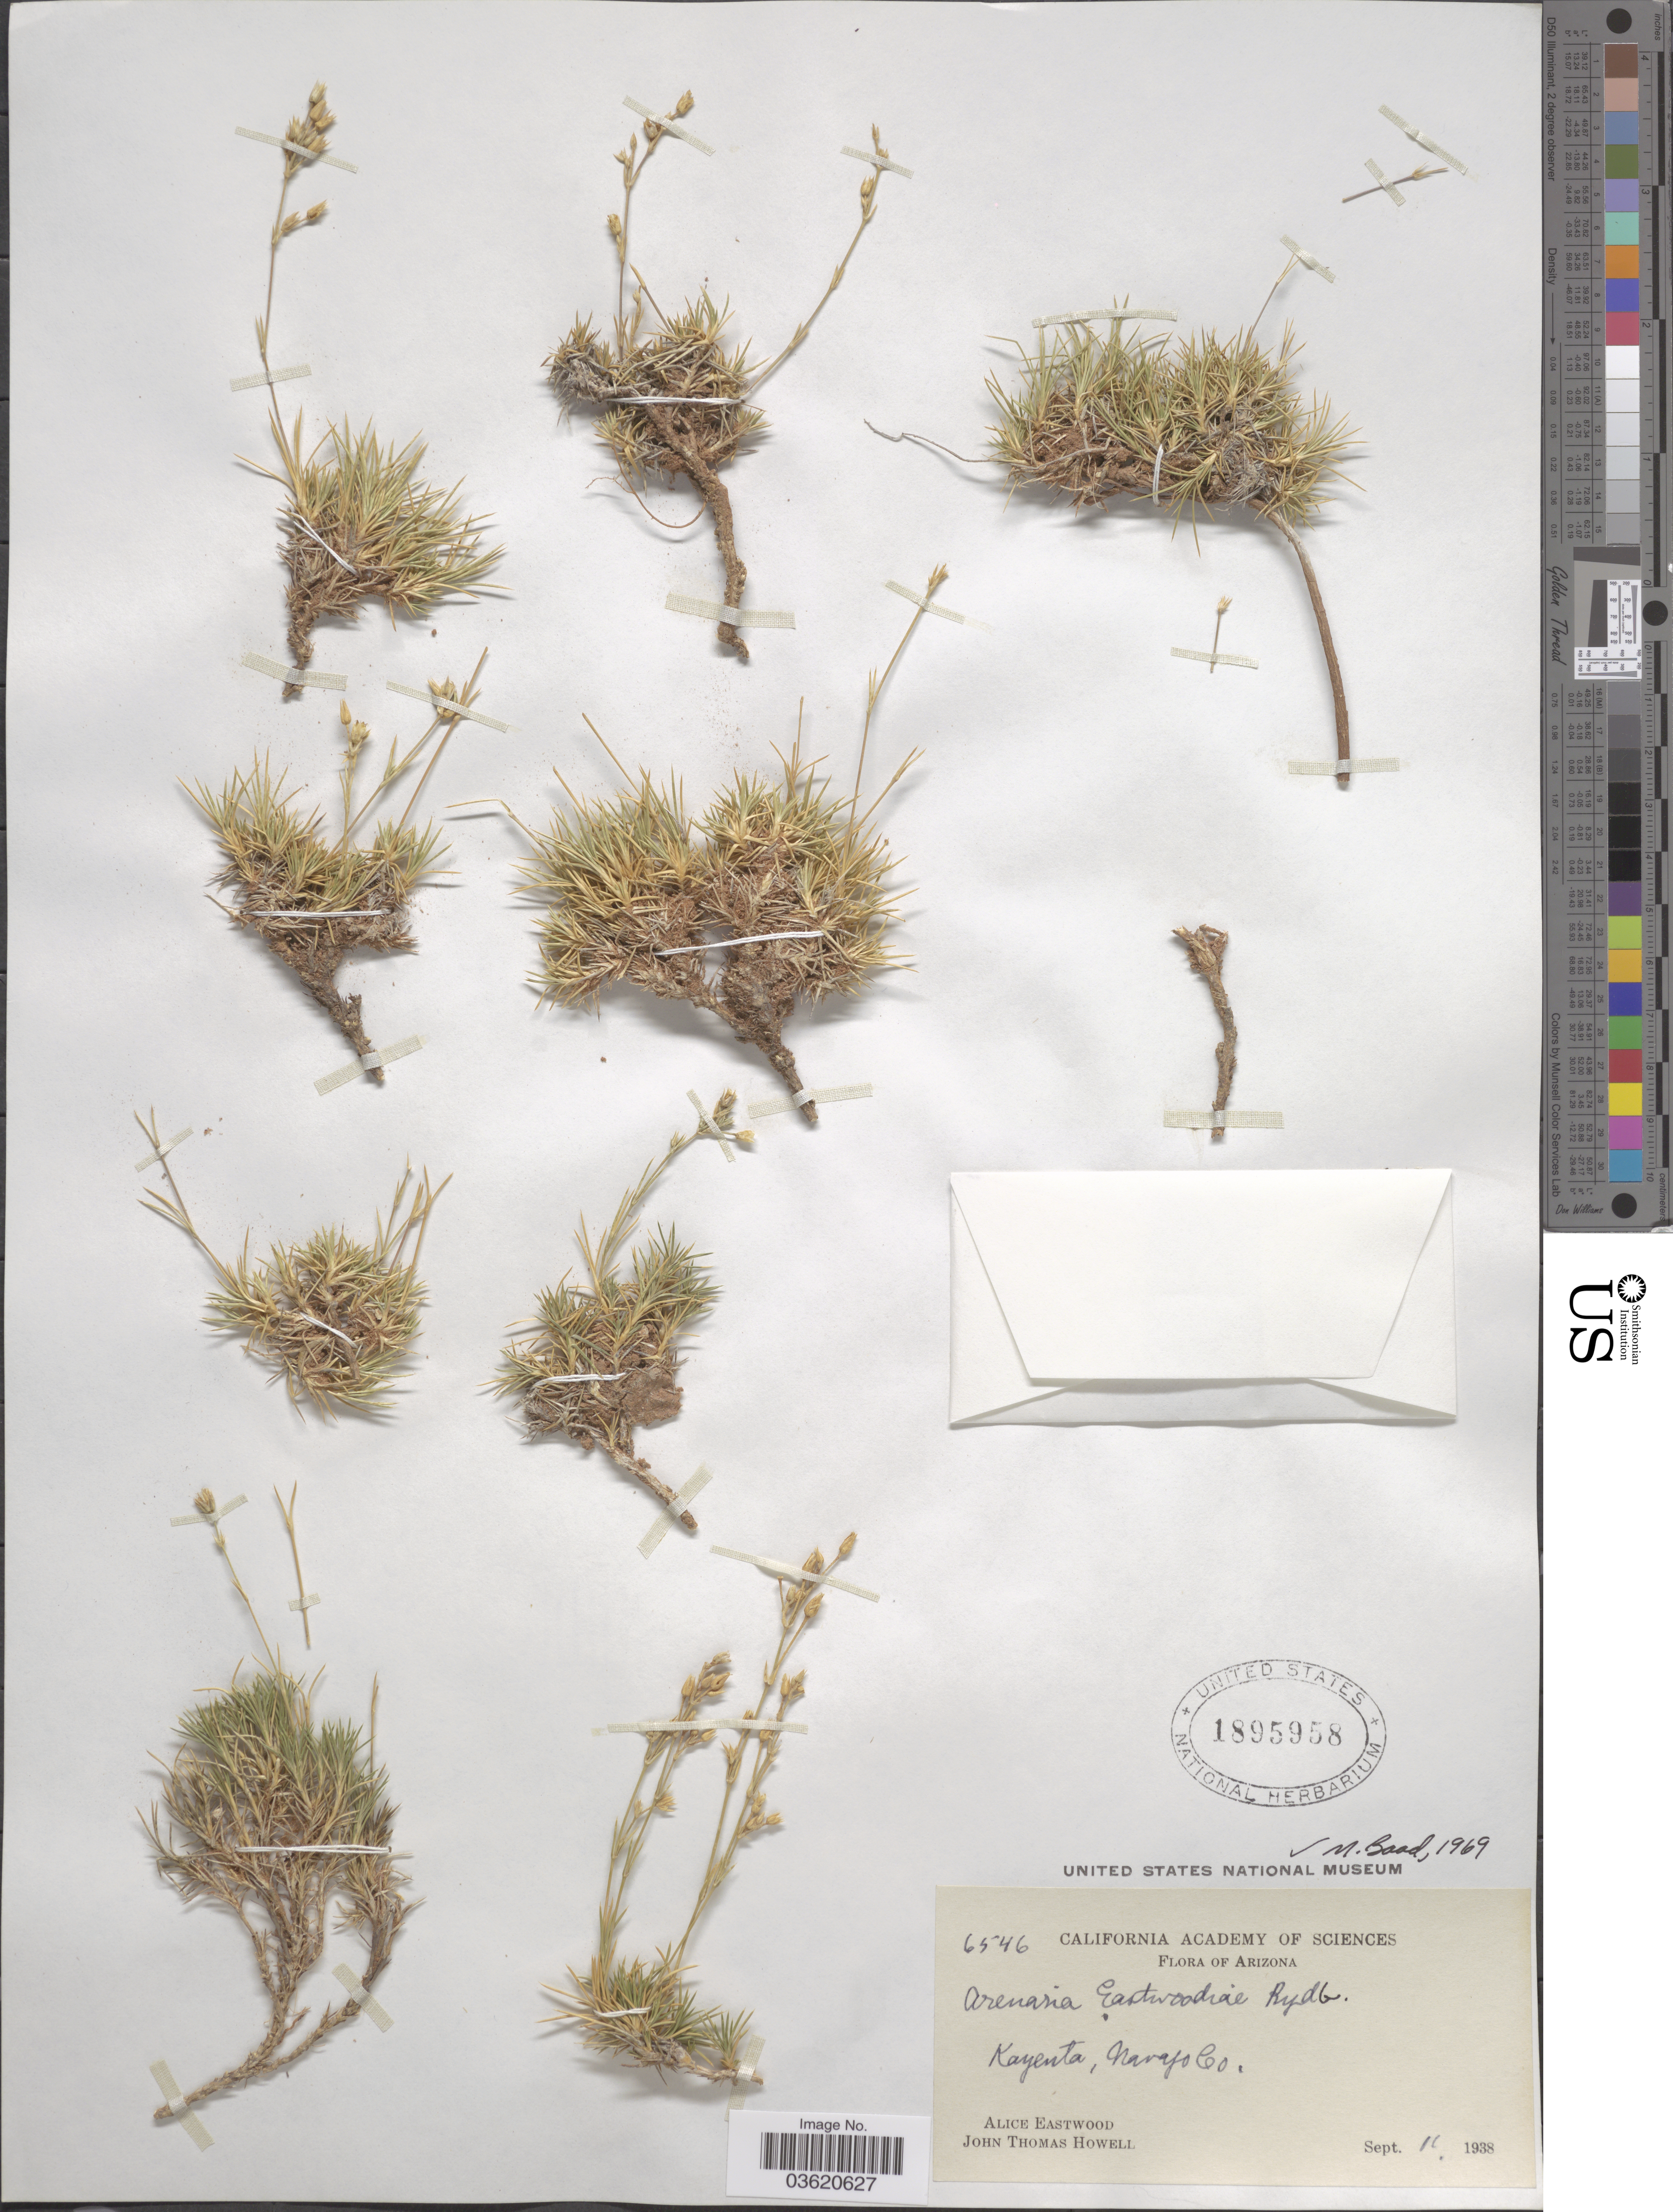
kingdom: Plantae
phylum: Tracheophyta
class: Magnoliopsida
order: Caryophyllales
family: Caryophyllaceae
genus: Eremogone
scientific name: Eremogone eastwoodiae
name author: (Rydb.) Ikonn.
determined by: Strong, Mark T., (BOT), Smithsonian Institution - National Museum of Natural History (UNITED STATES)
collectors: A. Eastwood & J. T. Howell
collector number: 6546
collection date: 1938-09-11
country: United States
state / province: Arizona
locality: Kayenta, Navajo Co.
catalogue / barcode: US 1895958